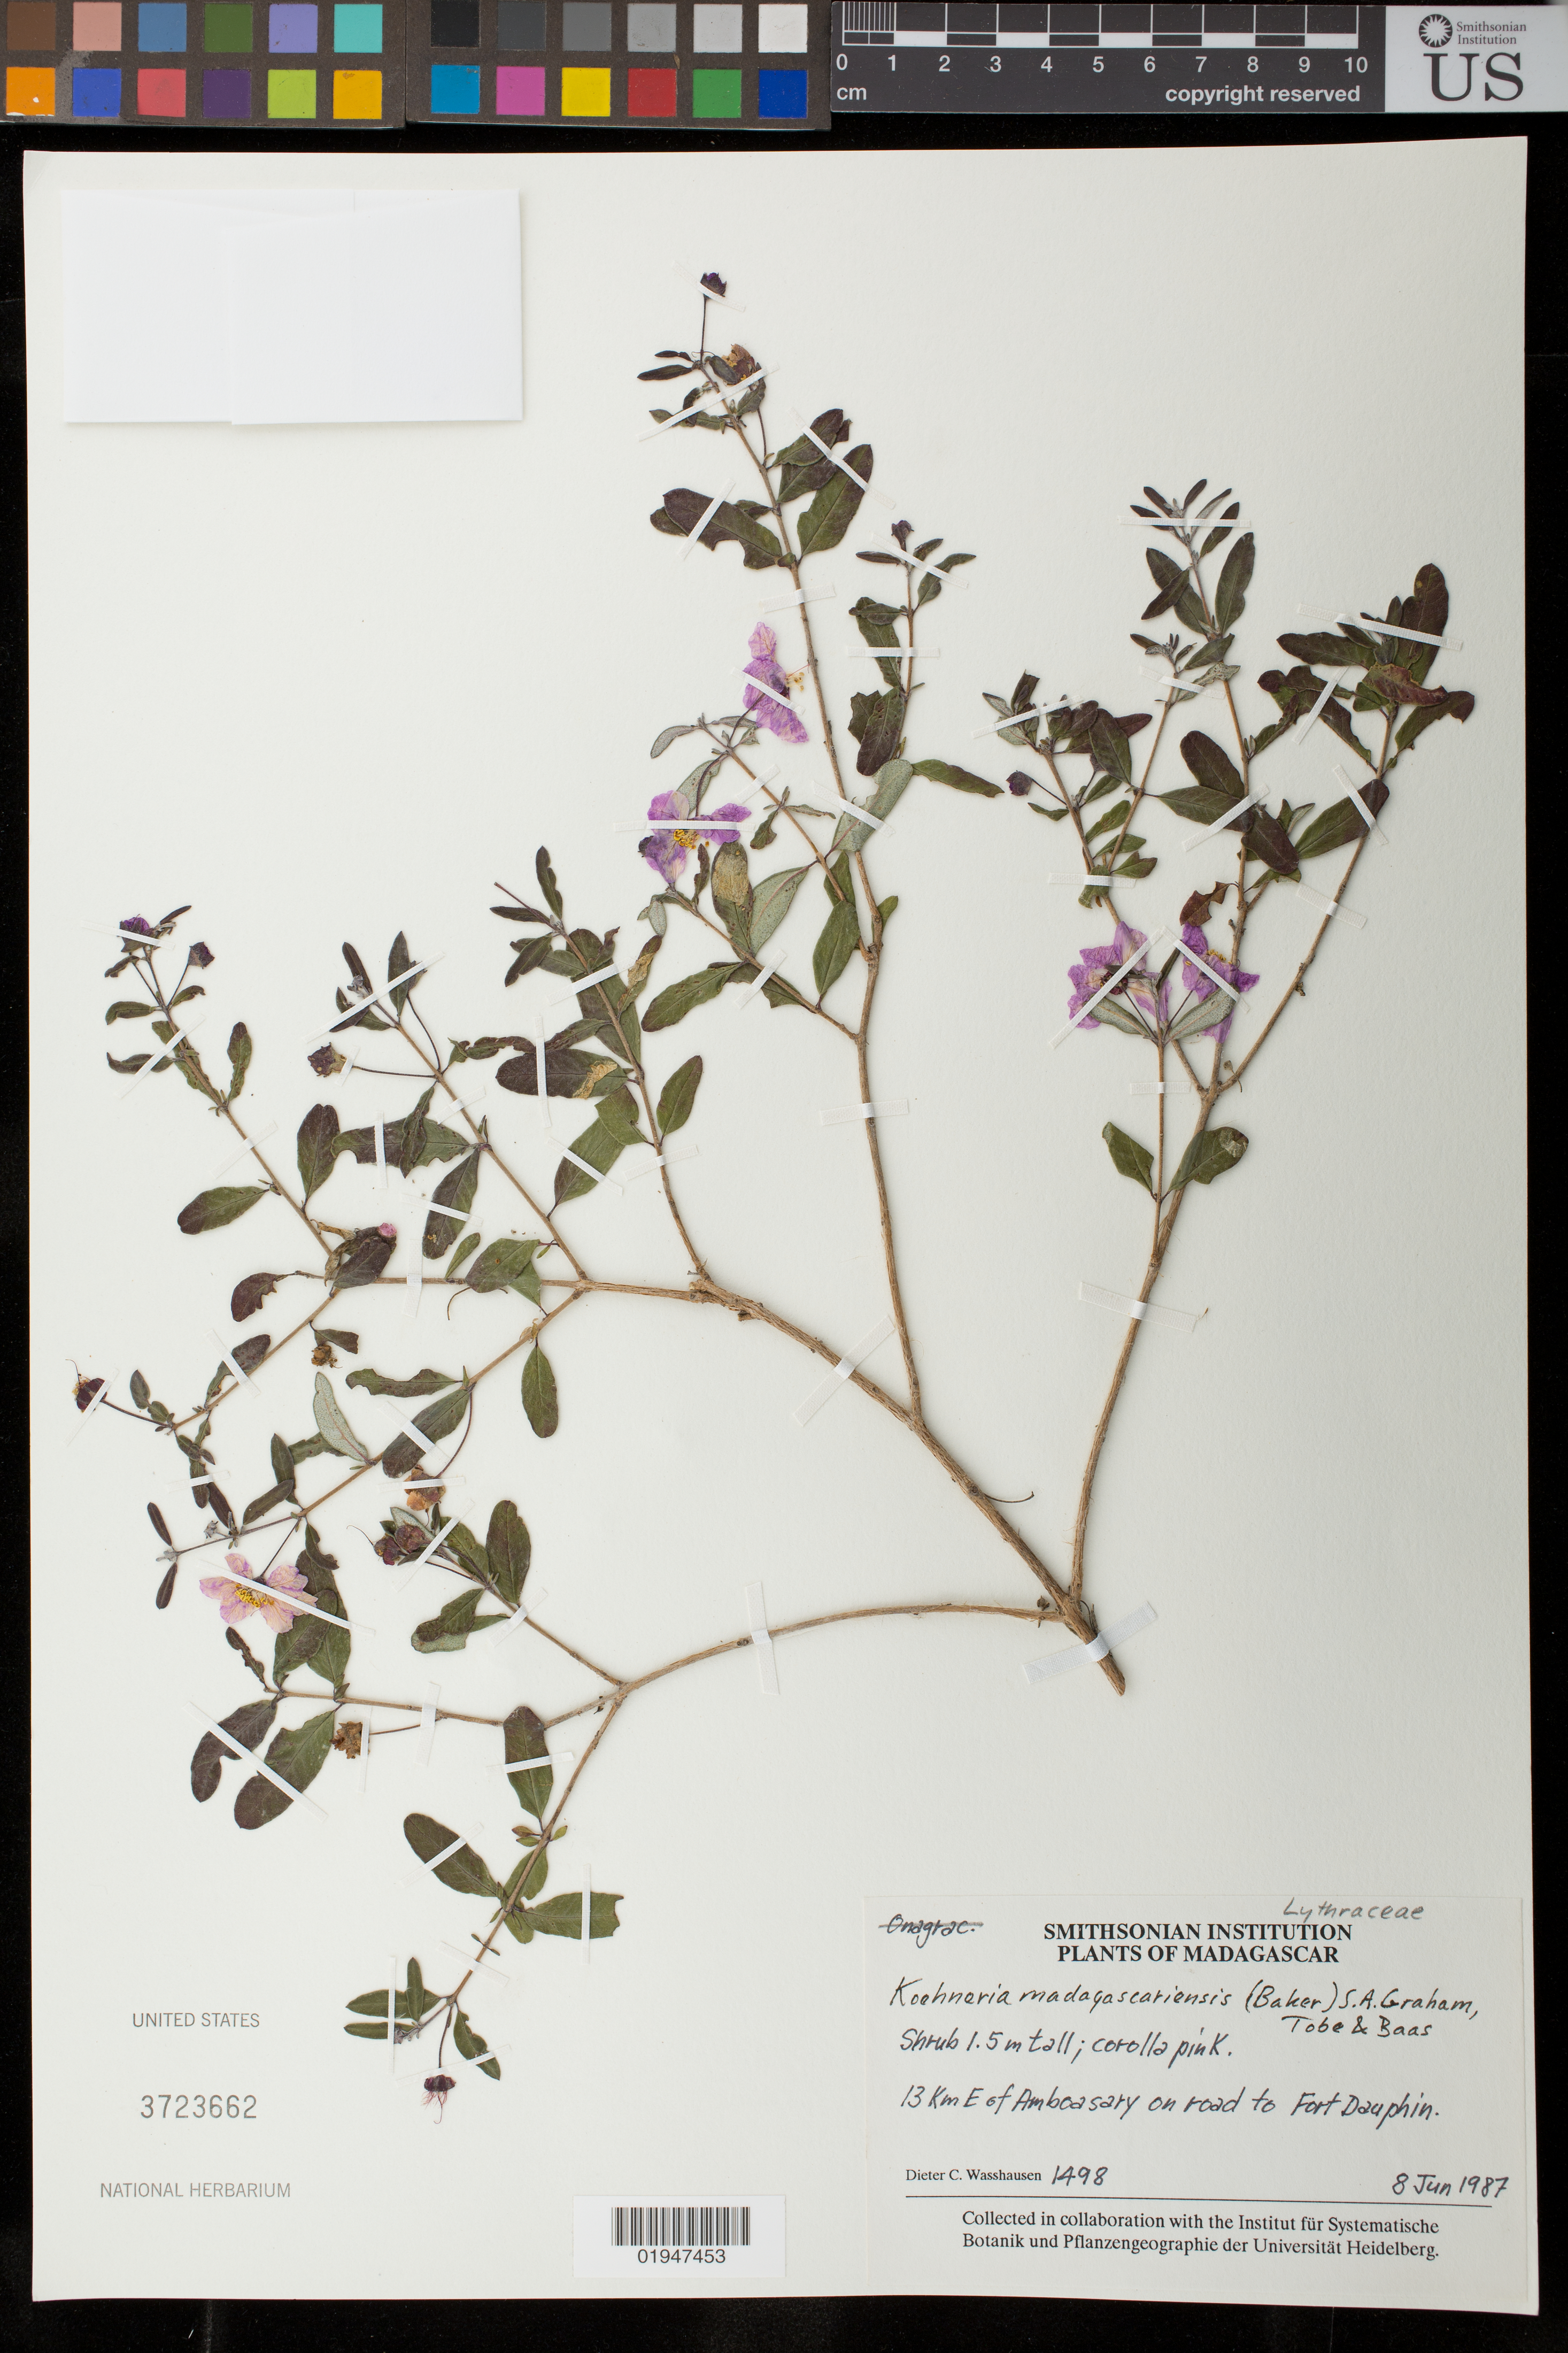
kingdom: Plantae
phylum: Tracheophyta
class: Magnoliopsida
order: Myrtales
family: Lythraceae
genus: Koehneria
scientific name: Koehneria madagascariensis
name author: (Baker) S.A. Graham et al.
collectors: D. C. Wasshausen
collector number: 1498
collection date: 1987-06-08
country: Madagascar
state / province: Anosy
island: Madagascar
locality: Amboasary, 13 km E, on road to Ft. Dauphin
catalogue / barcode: US 3723662